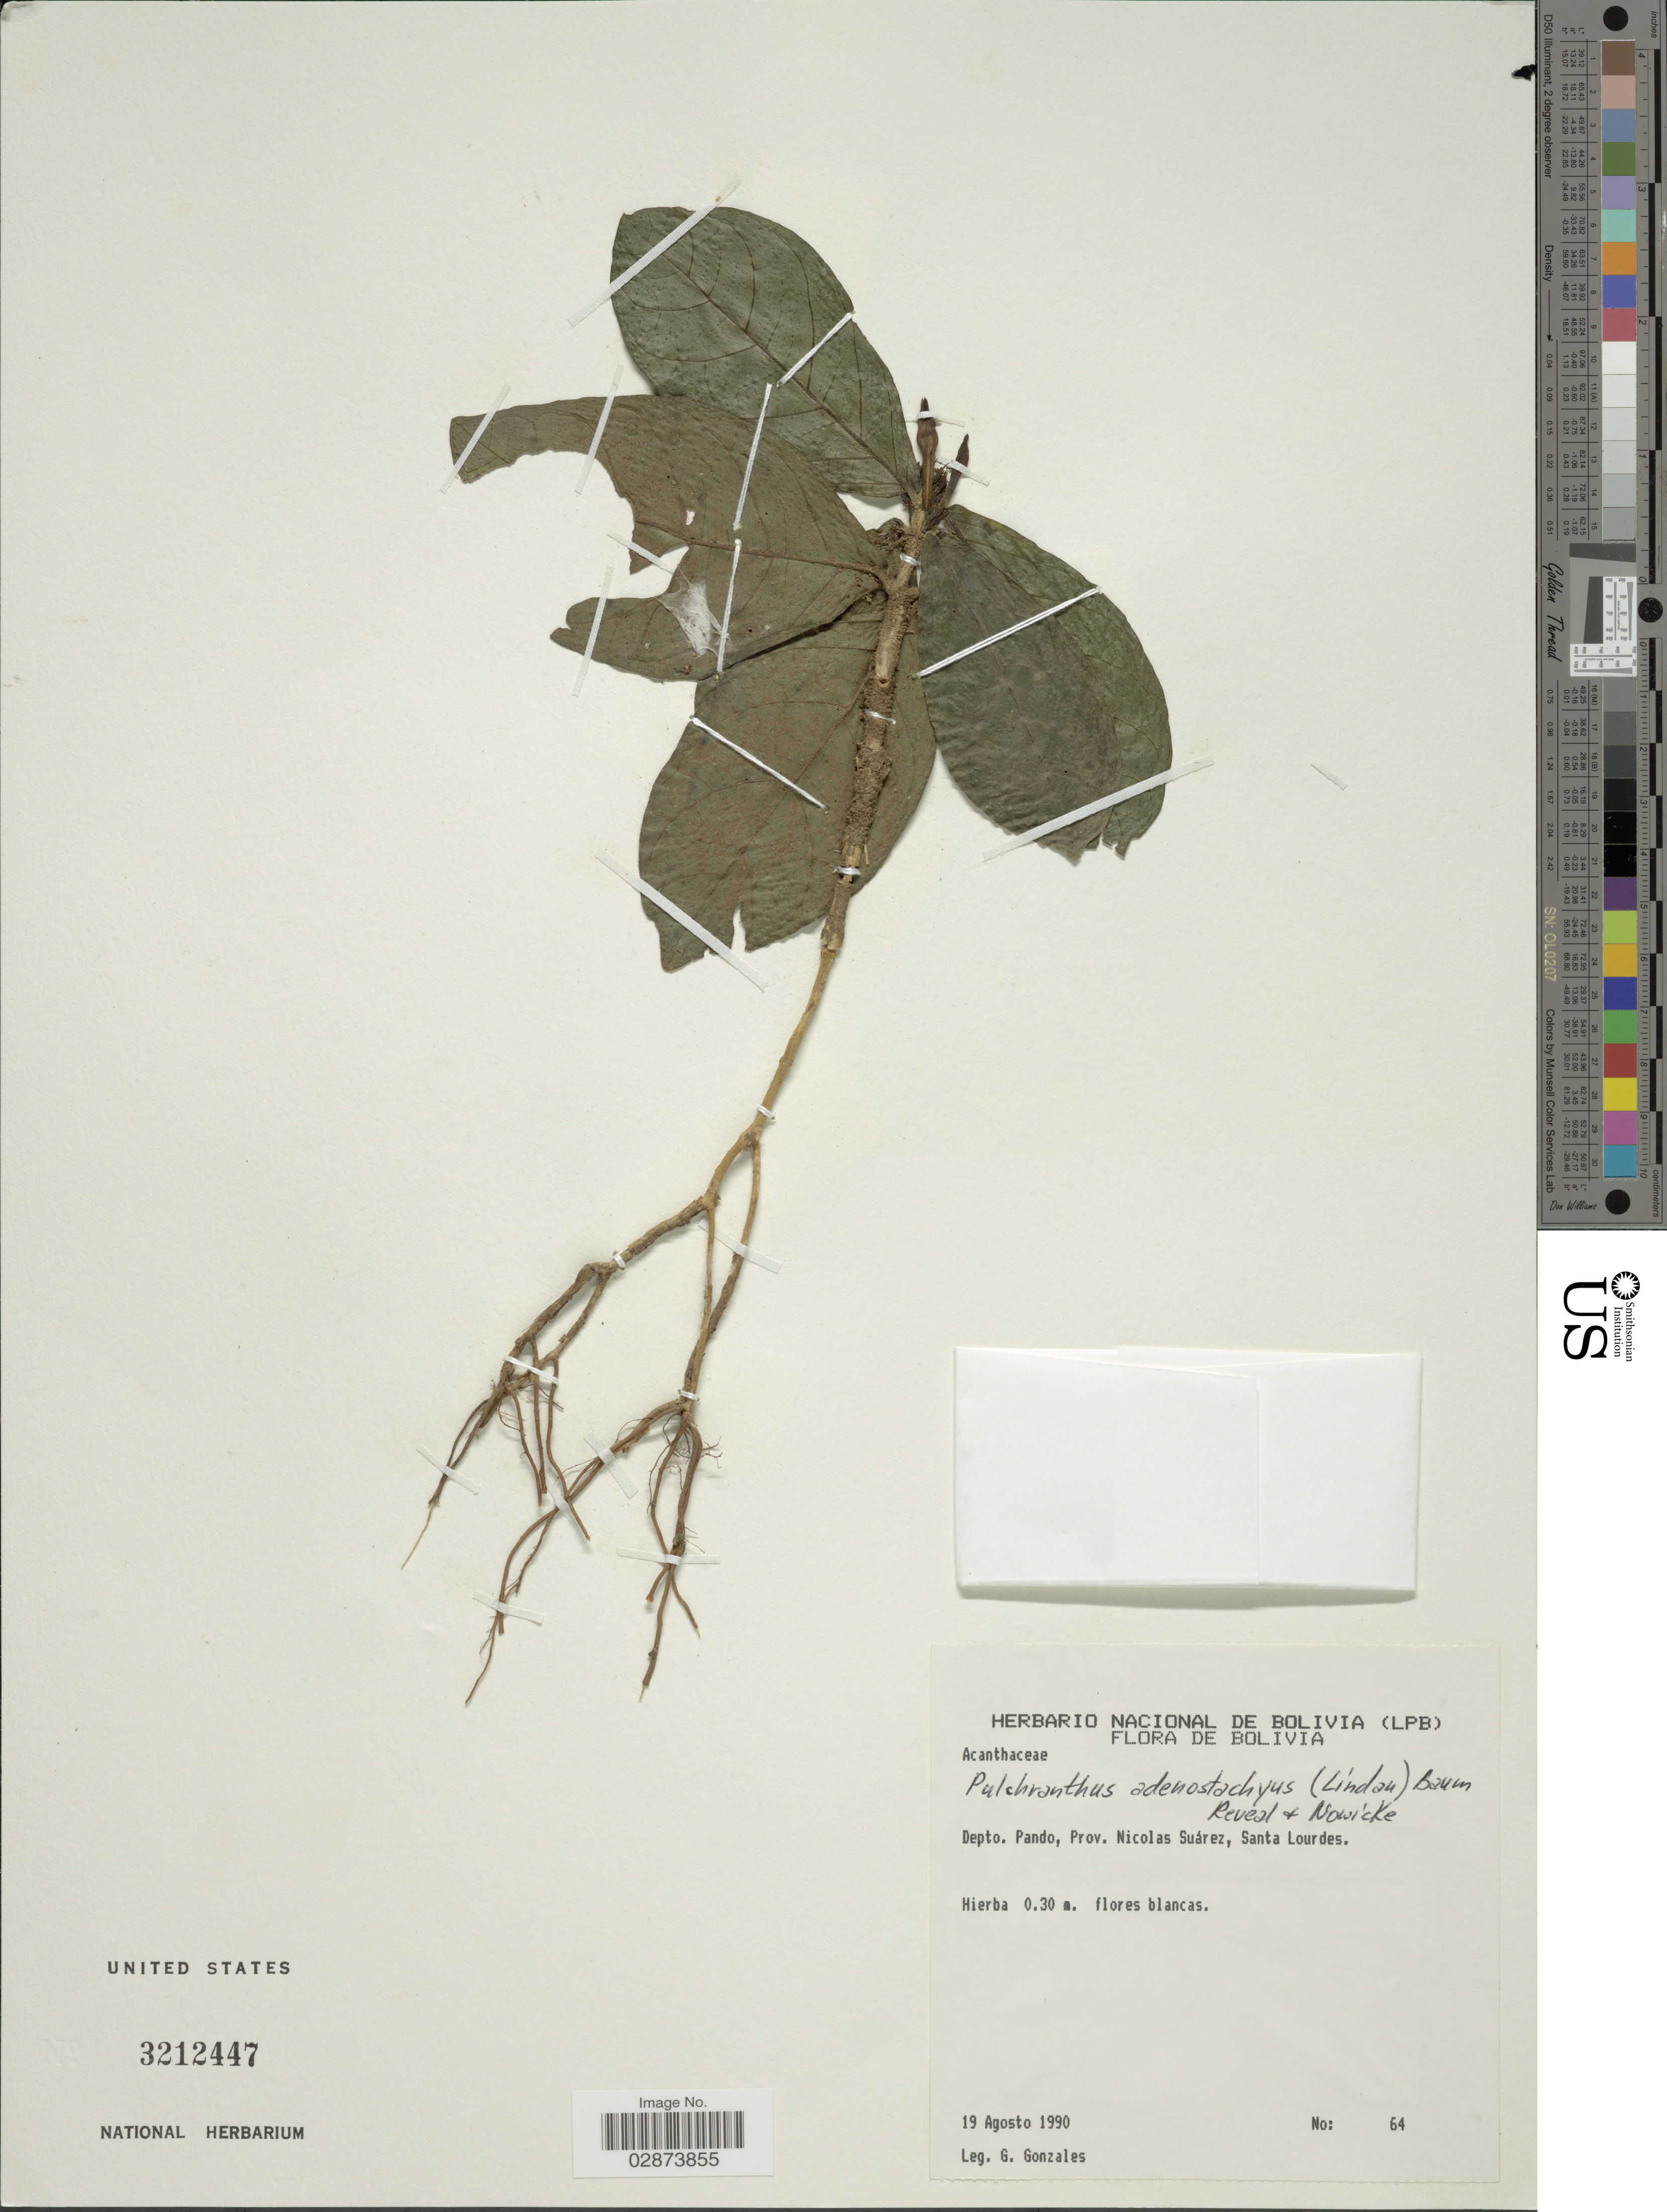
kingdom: Plantae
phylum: Tracheophyta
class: Magnoliopsida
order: Lamiales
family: Acanthaceae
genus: Pulchranthus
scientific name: Pulchranthus adenostachyus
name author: (Lindau) V.M. Baum et al.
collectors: G. Gonzales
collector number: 64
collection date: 1990-08-19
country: Bolivia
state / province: Pando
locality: Depto. Pando, Prov. Nicolaas Suárez, Santa Lourdes.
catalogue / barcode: US 3212447